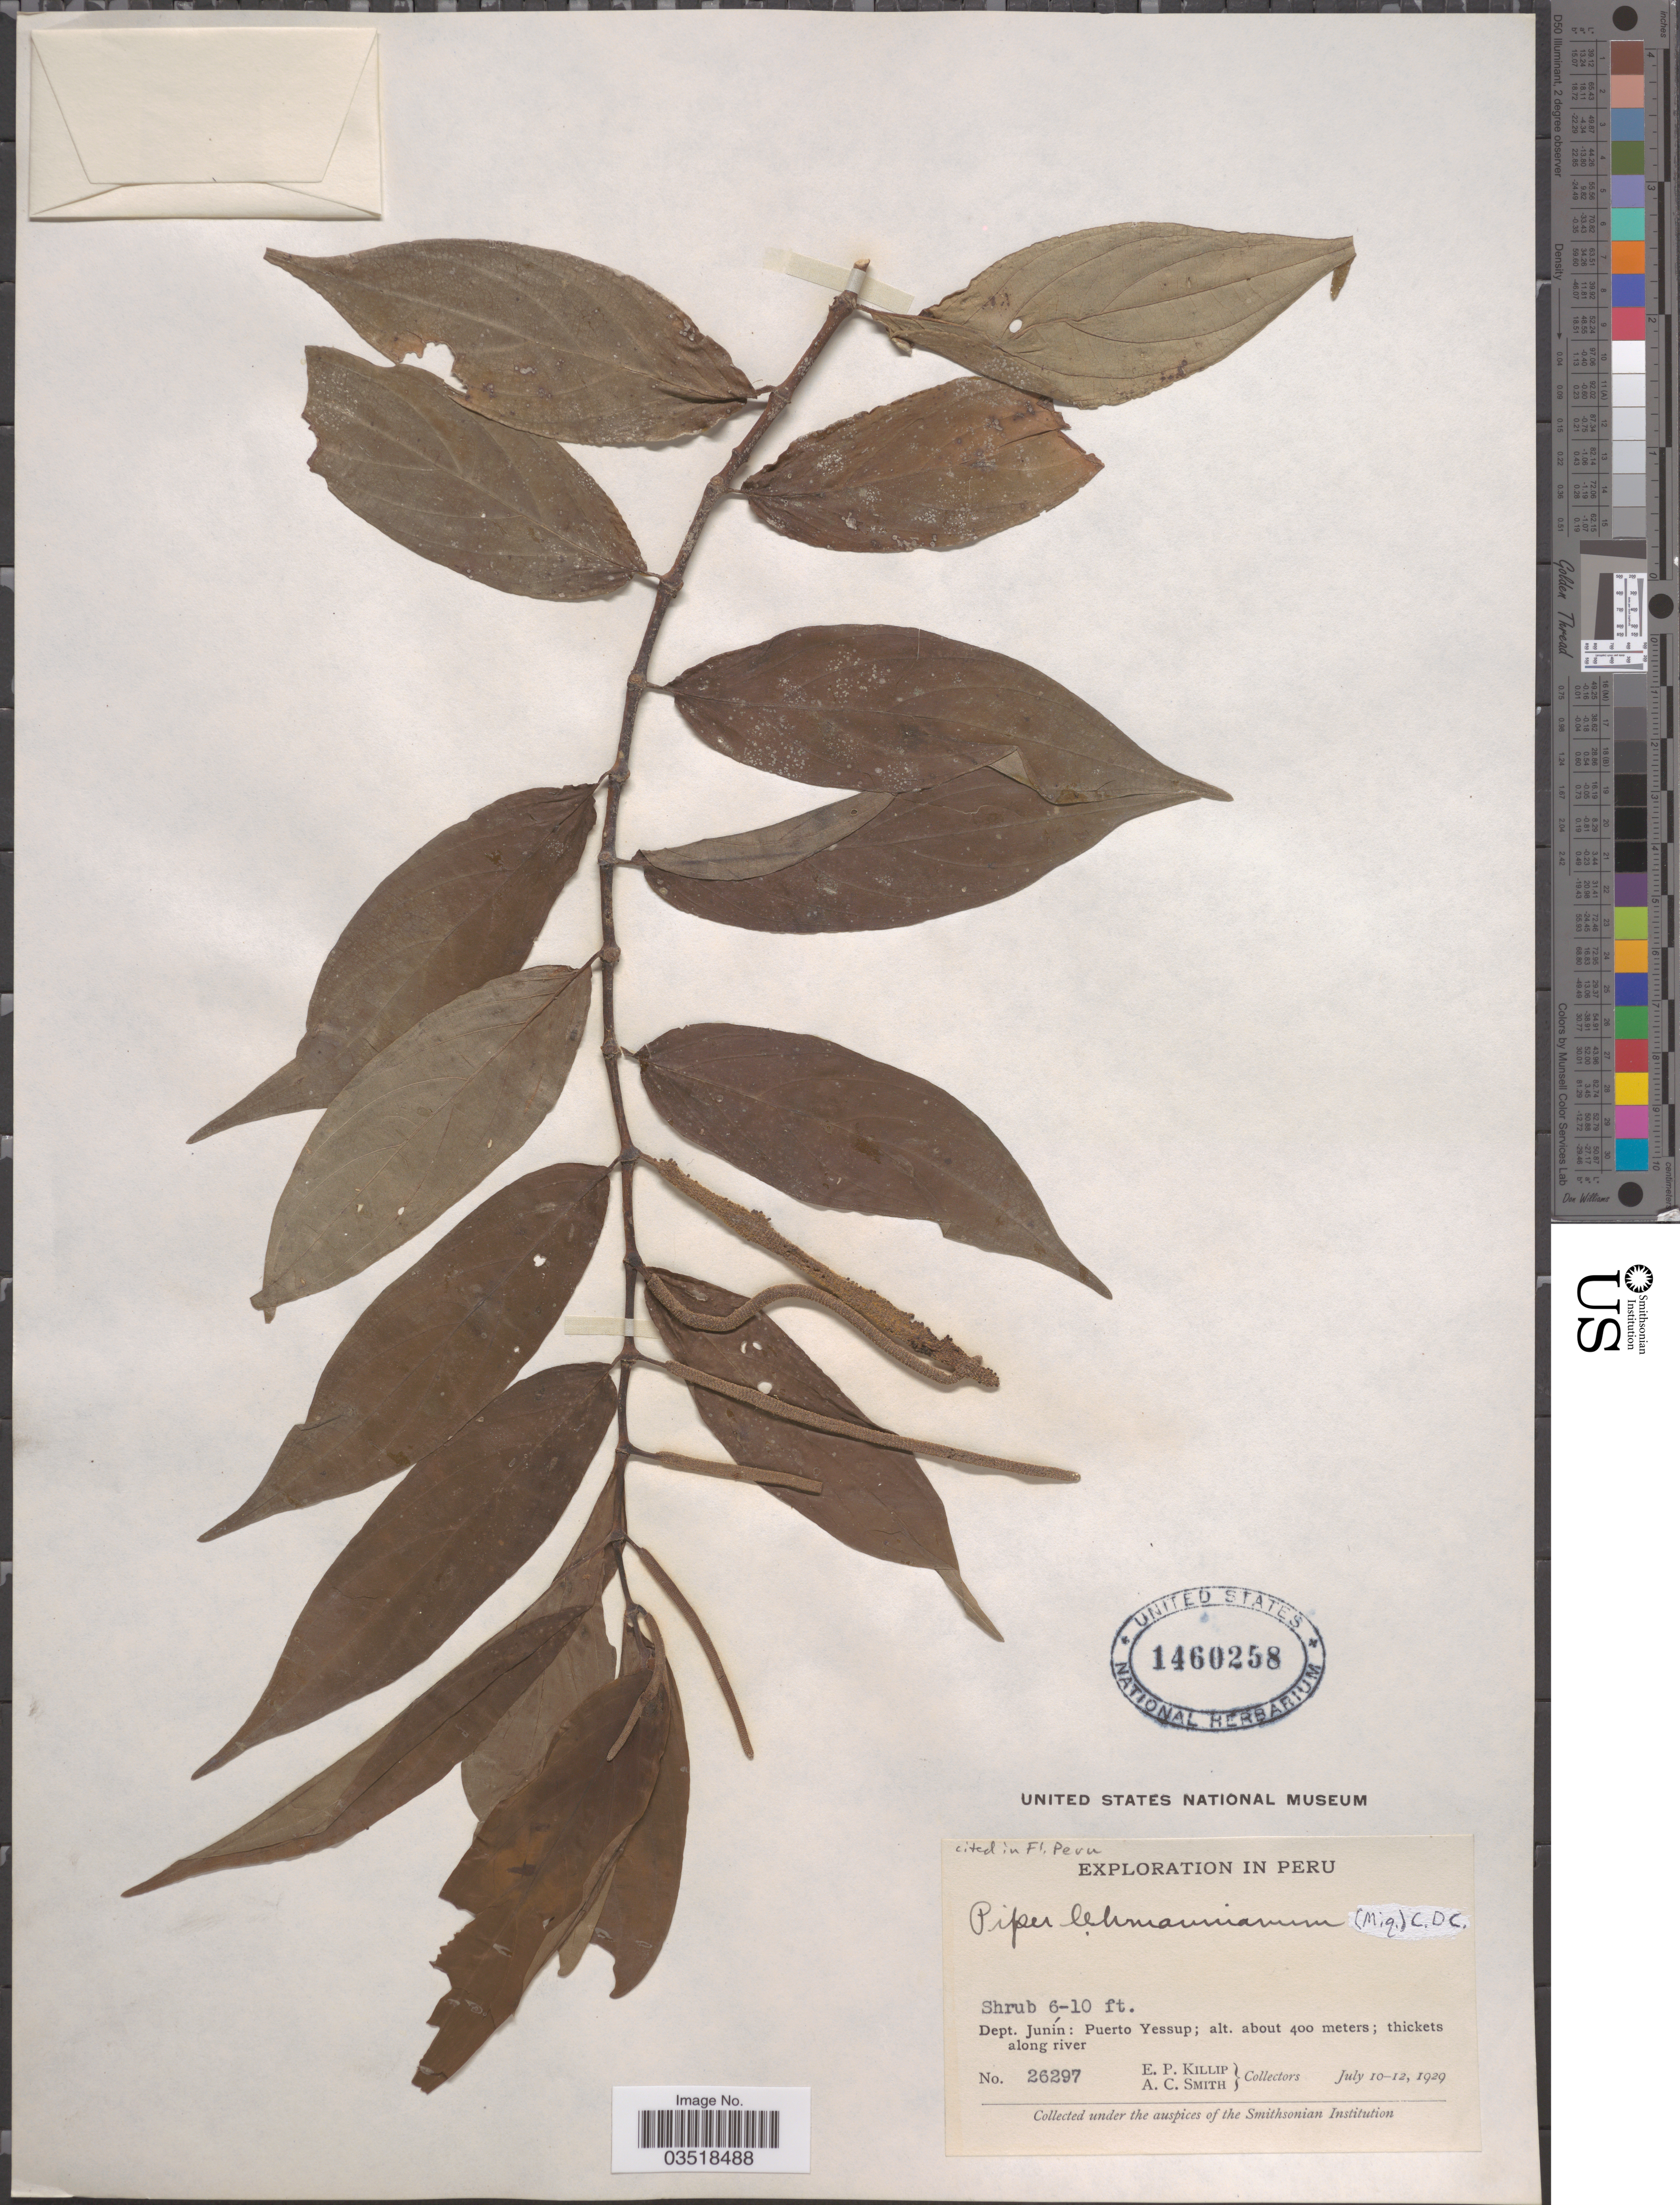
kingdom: Plantae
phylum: Tracheophyta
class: Magnoliopsida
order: Piperales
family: Piperaceae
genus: Piper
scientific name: Piper lehmannianum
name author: C. DC.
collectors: E. P. Killip & A. C. Smith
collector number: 26297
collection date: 1929-07-10/1929-07-12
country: Peru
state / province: Junín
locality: Dept. Junín: Puerto Yessup.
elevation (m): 400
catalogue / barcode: US 1460258